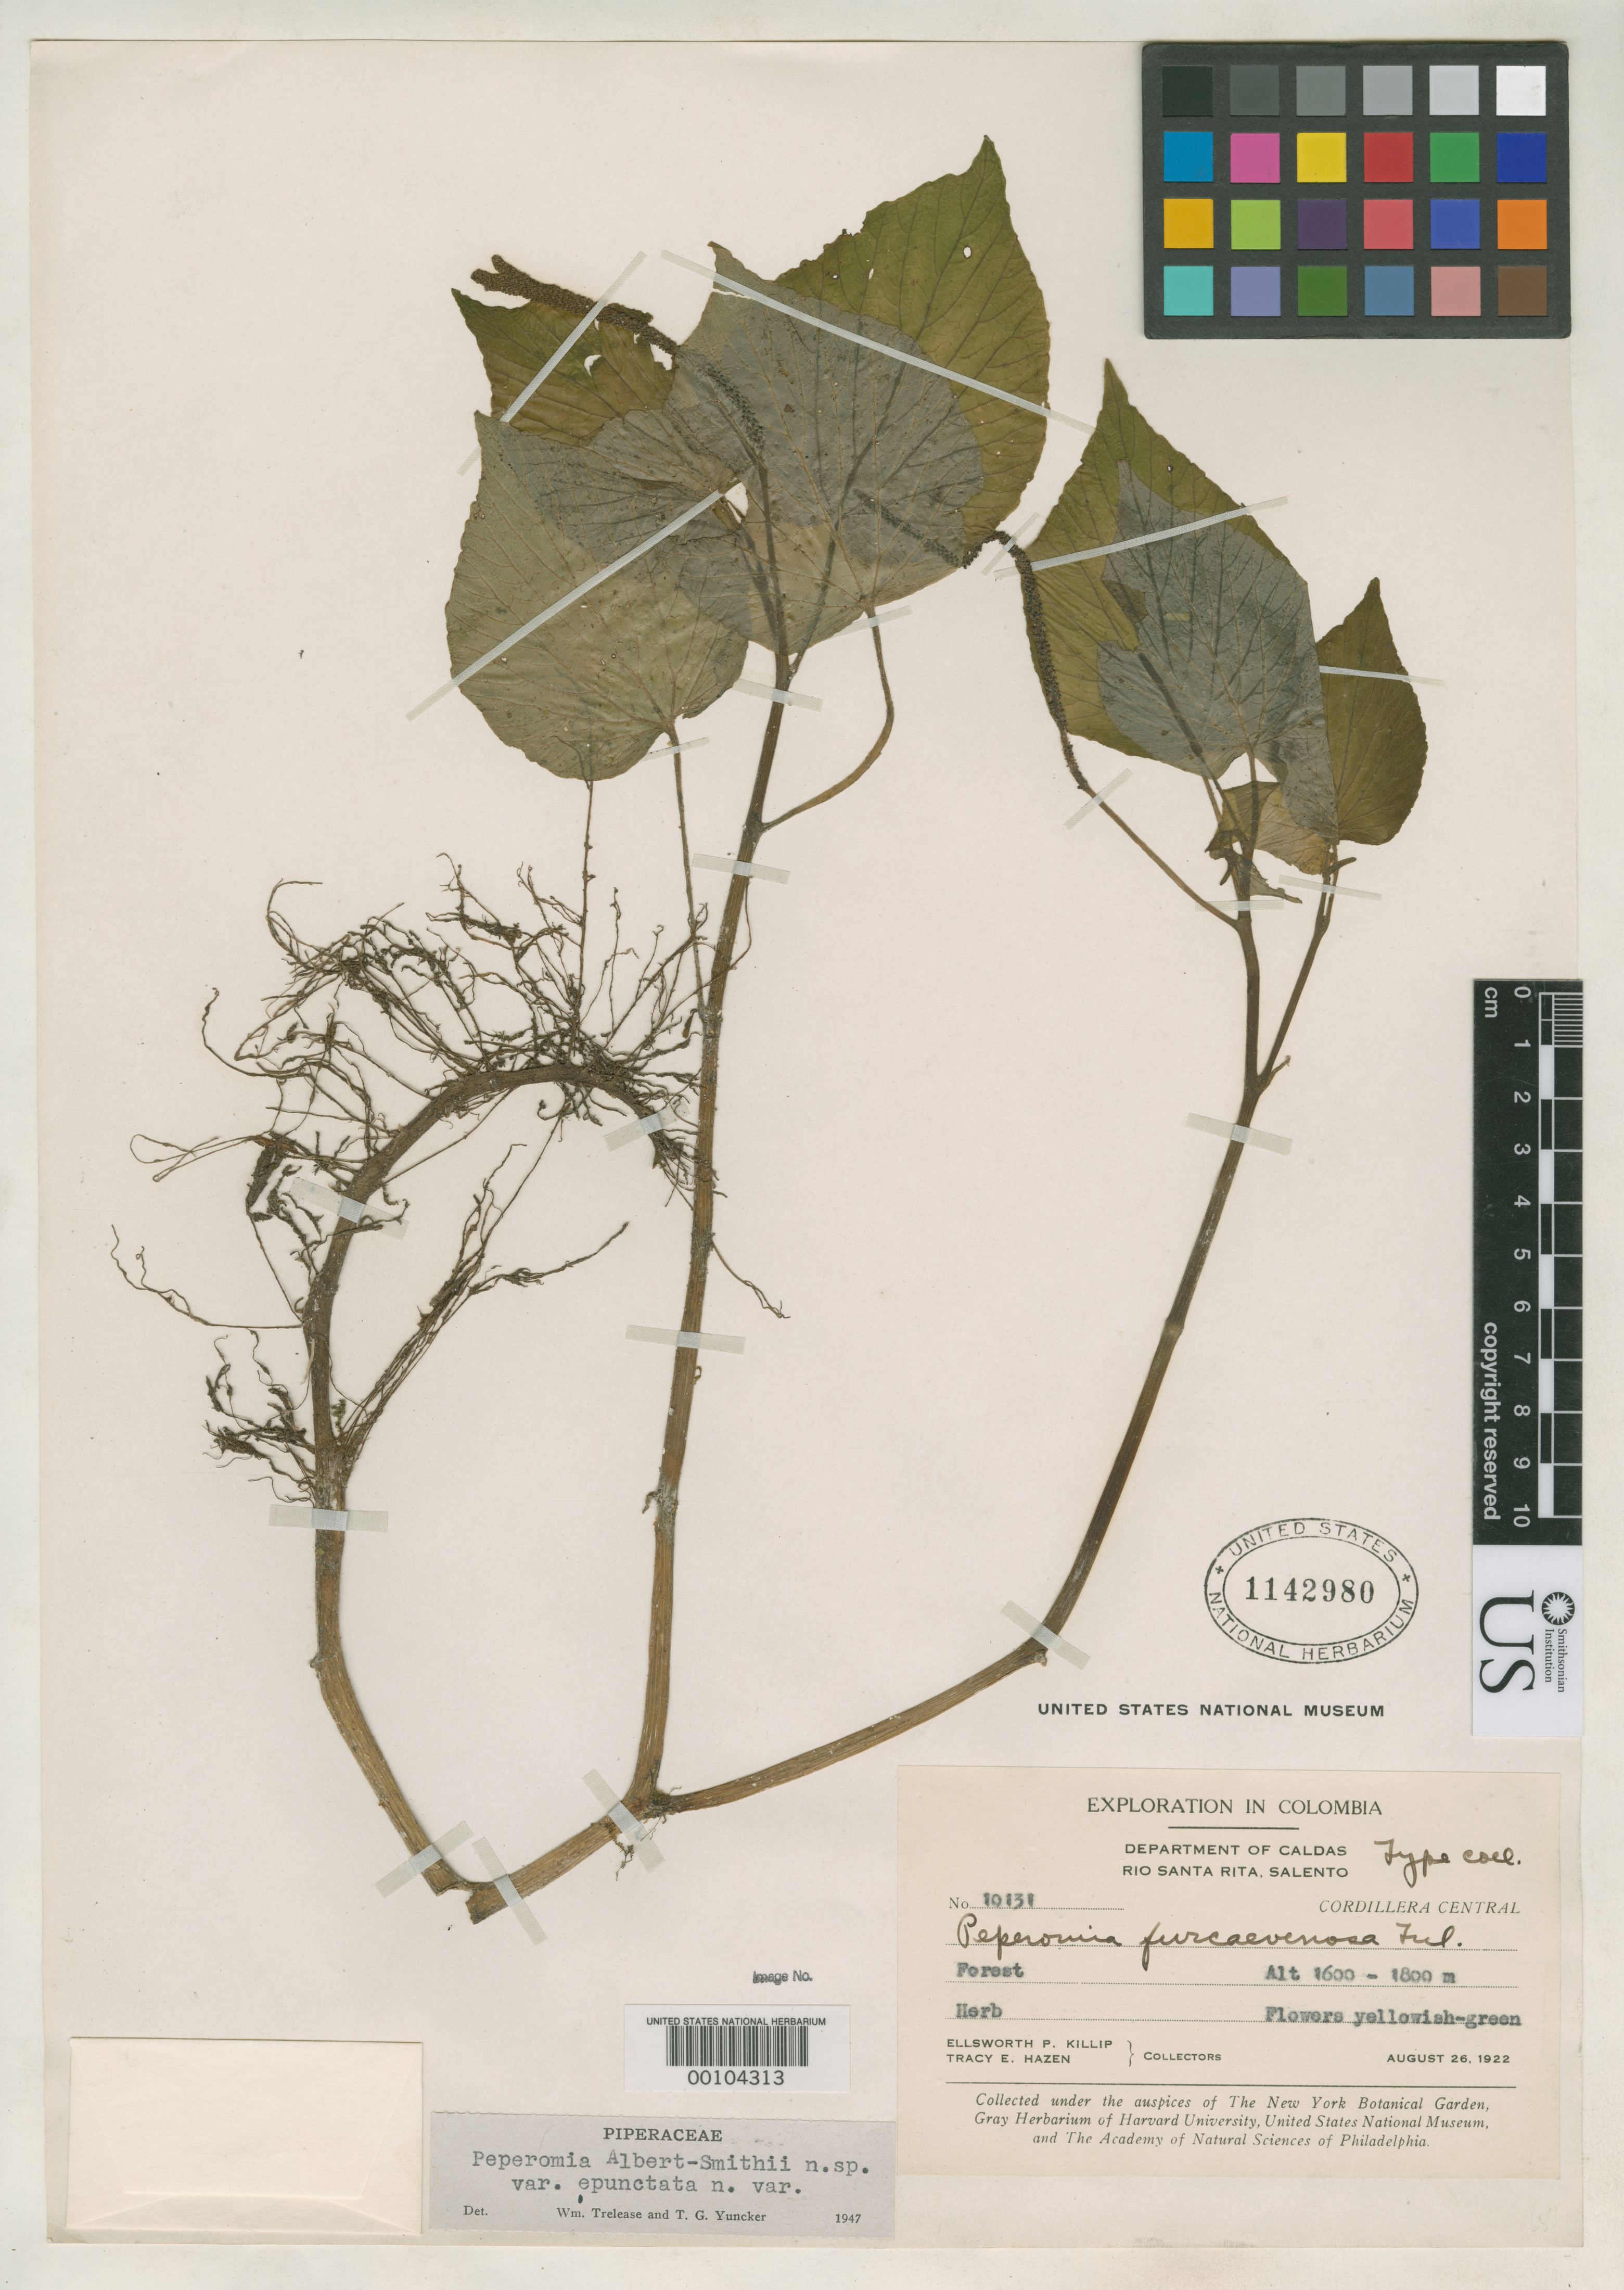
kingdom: Plantae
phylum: Tracheophyta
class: Magnoliopsida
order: Piperales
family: Piperaceae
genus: Peperomia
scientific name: Peperomia albert-smithii var. epunctata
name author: Trel. & Yunck.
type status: Holotype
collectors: E. P. Killip & T. E. Hazen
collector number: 10131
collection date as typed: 26 Aug 1922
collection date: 1922-08-26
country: Colombia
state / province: Caldas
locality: Rio Santa Rita, Salento, Cordillera Central.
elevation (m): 1600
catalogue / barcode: US 1142980